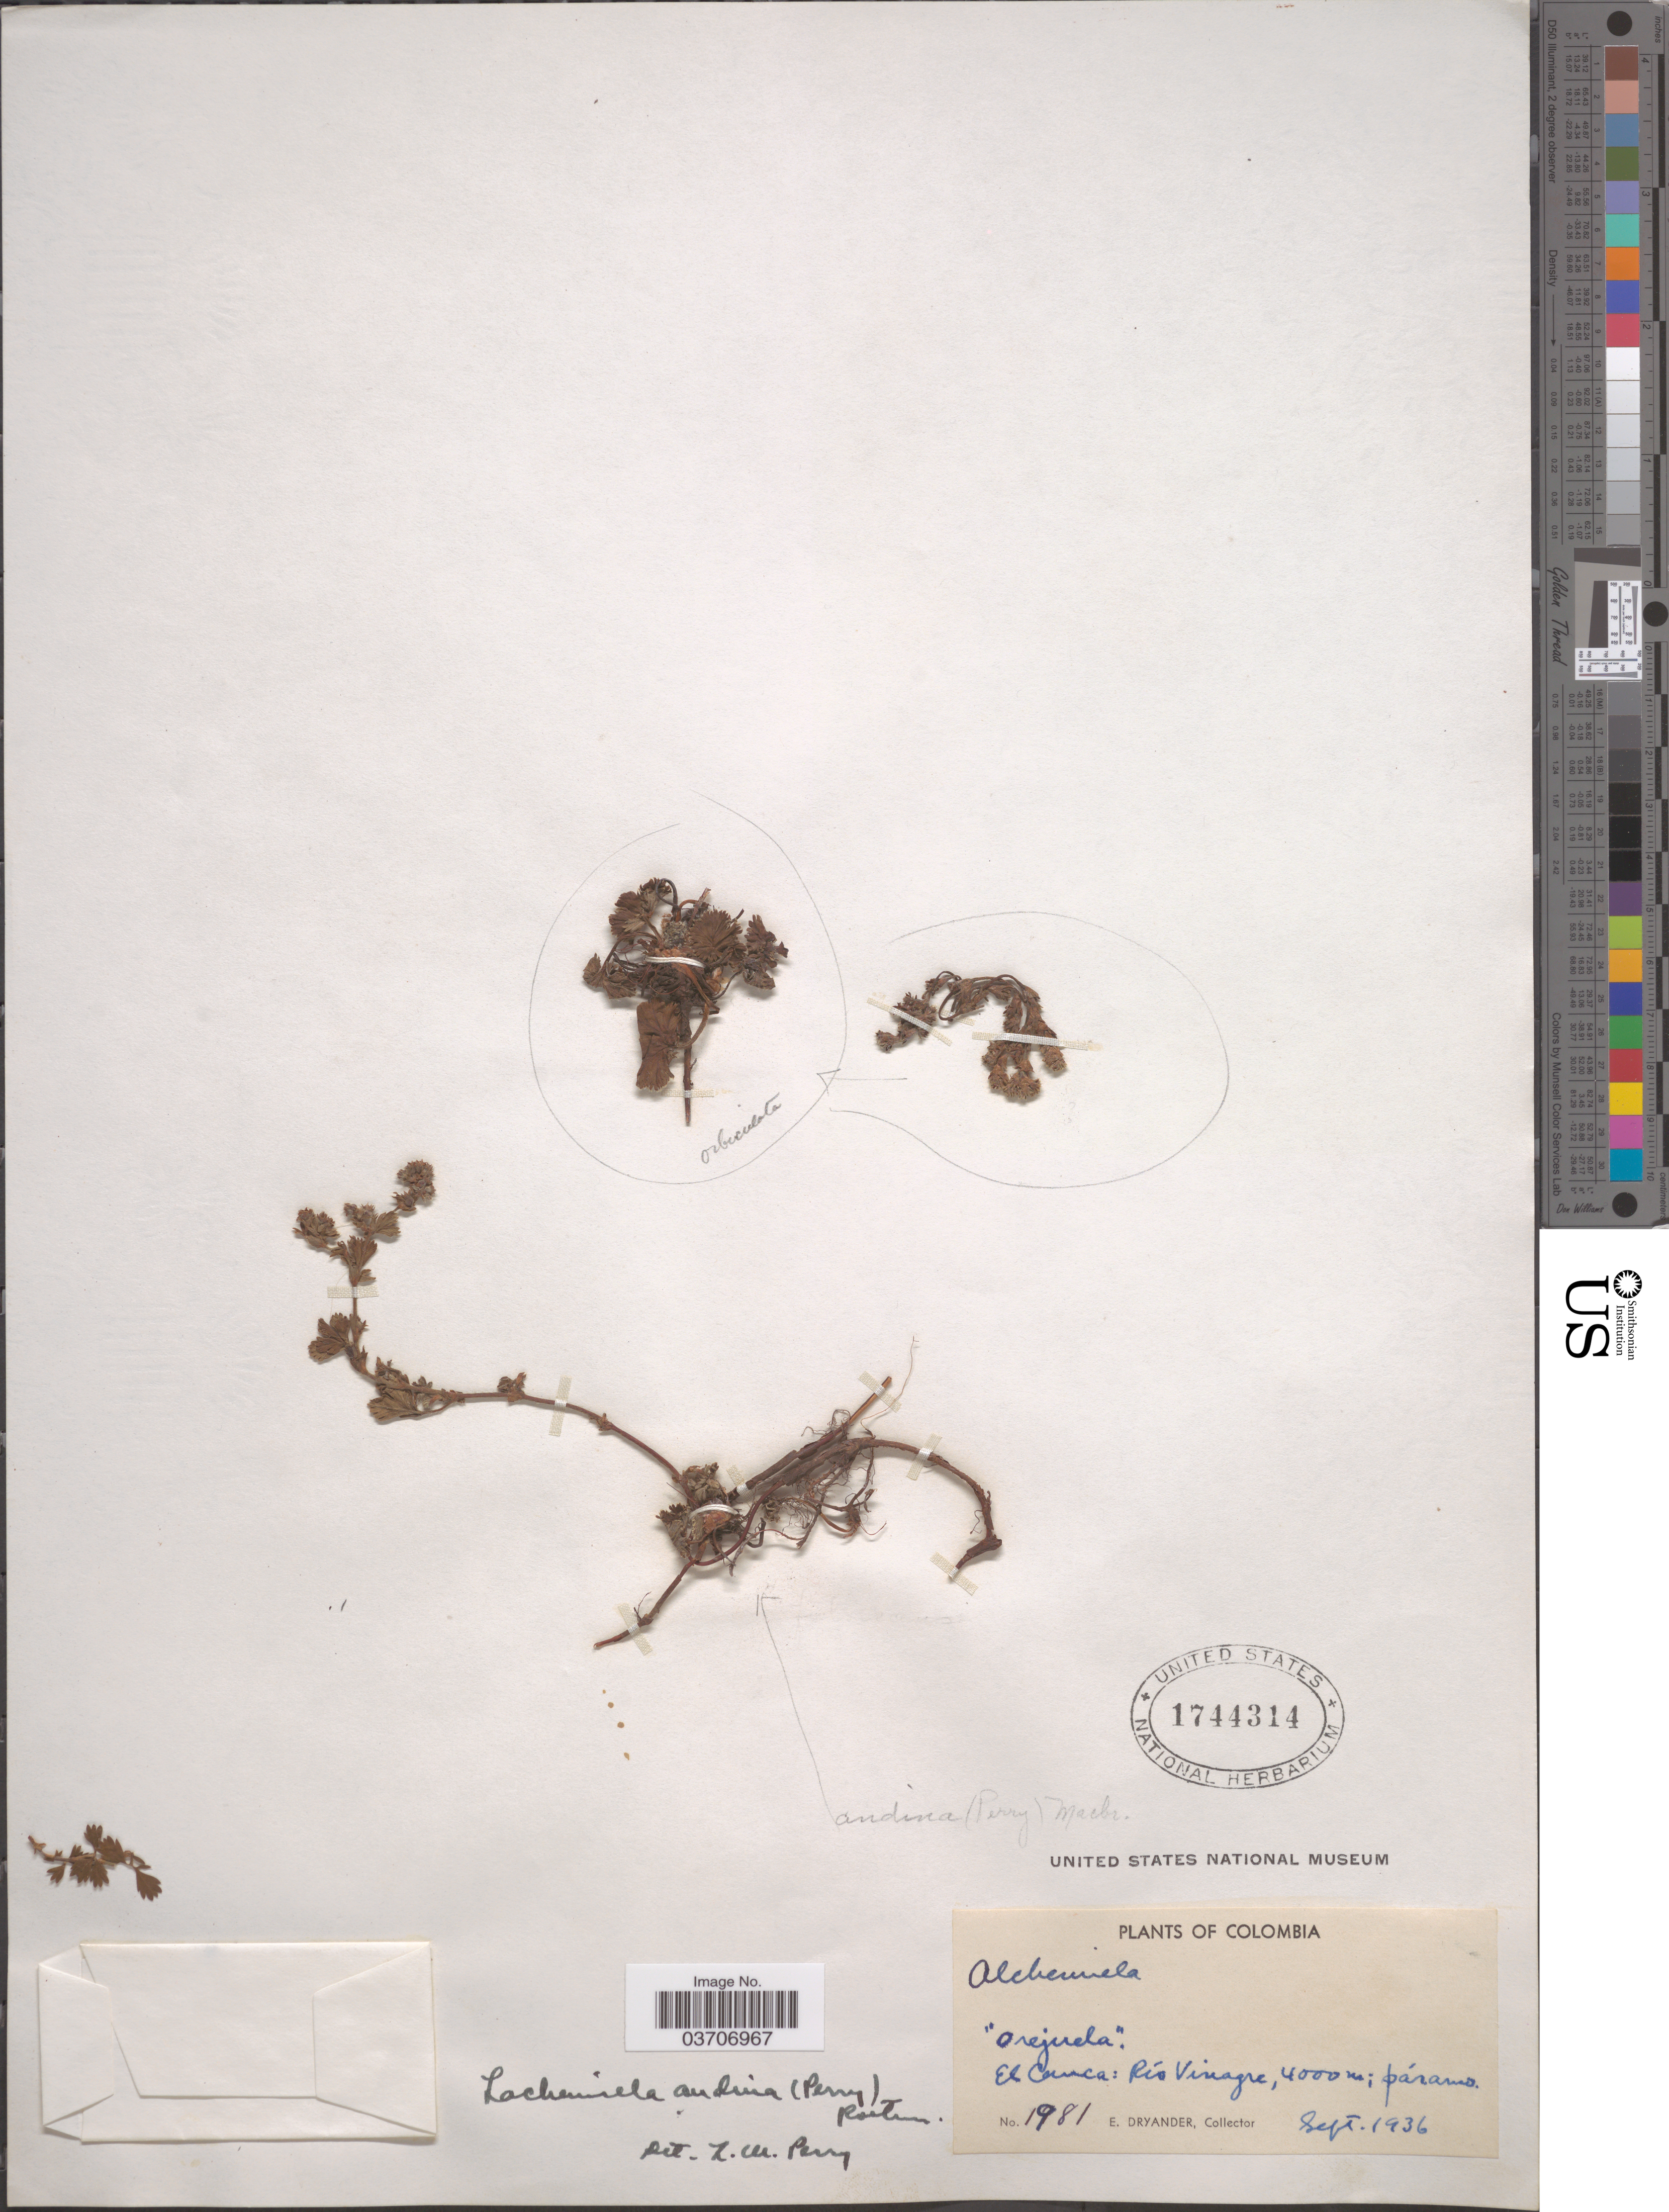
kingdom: Plantae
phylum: Tracheophyta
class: Magnoliopsida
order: Rosales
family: Rosaceae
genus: Lachemilla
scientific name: Lachemilla andina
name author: (L.M. Perry) Rothm.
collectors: E. Dryander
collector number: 1981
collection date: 1936-09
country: Colombia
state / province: Cauca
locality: El Cauca: Río Vinagre.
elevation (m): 4000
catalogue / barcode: US 1744314